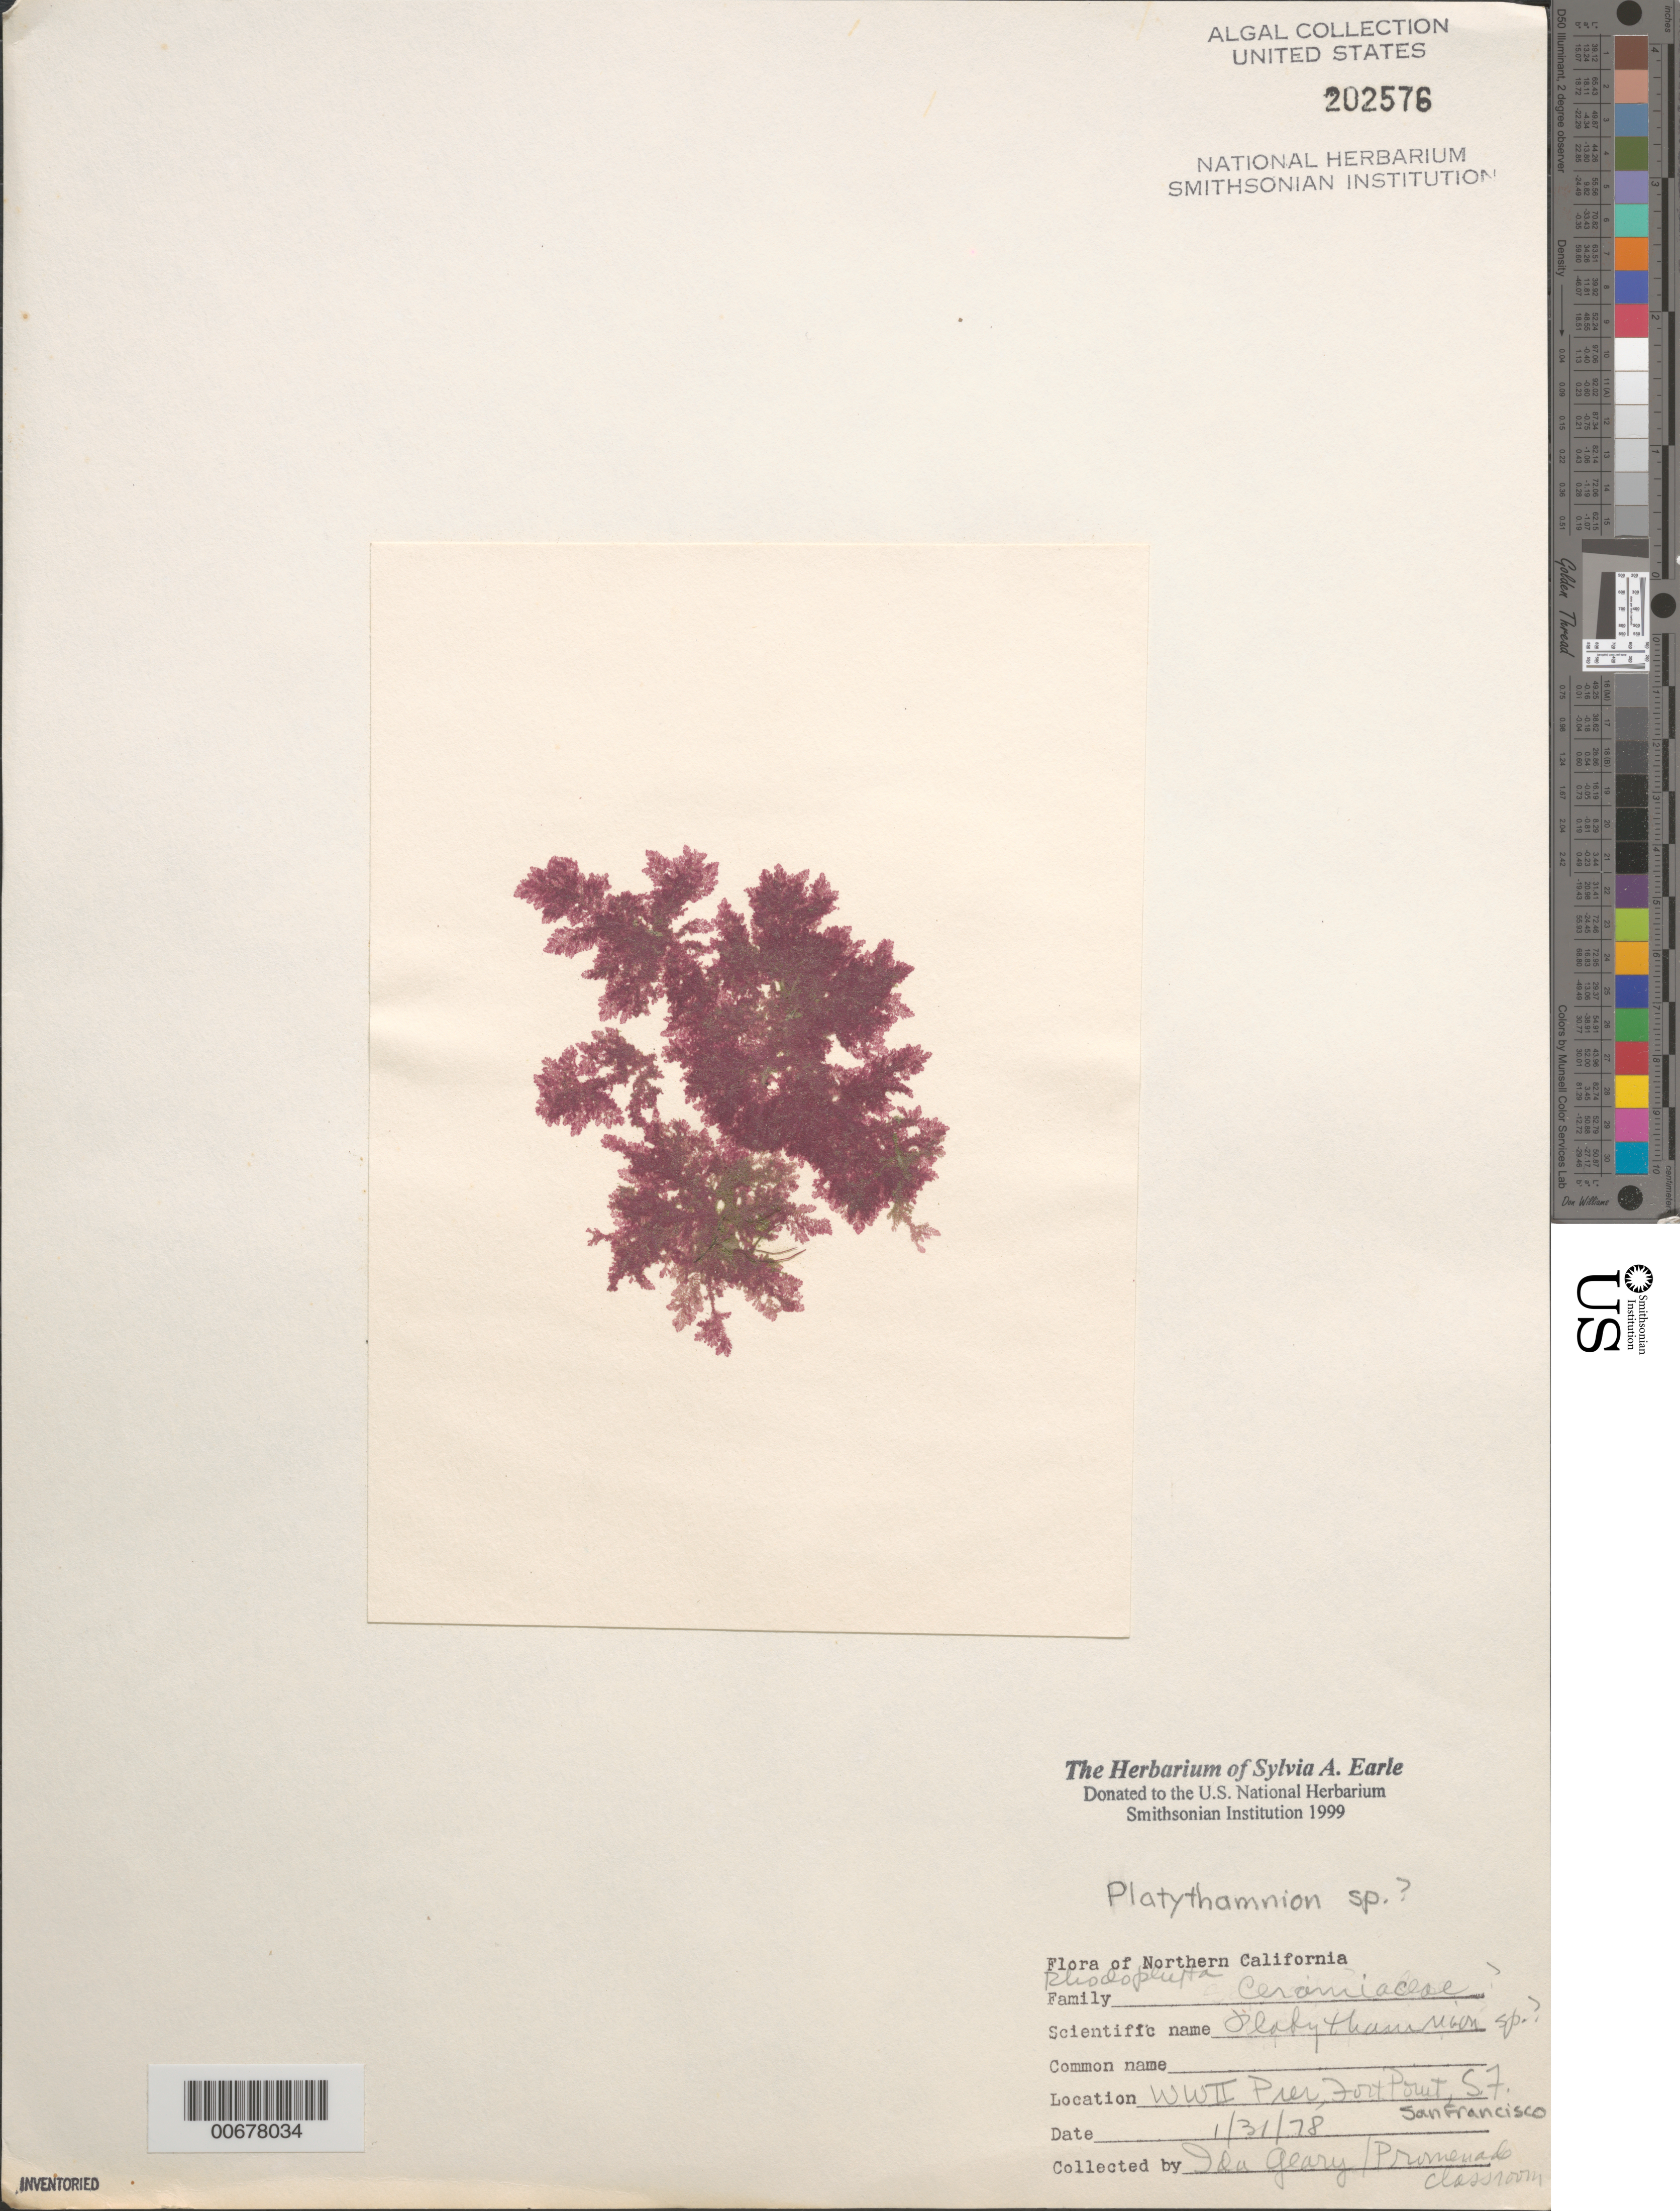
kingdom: Plantae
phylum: Rhodophyta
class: Florideophyceae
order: Ceramiales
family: Ceramiaceae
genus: Platythamnion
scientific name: Platythamnion sp.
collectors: I. Geary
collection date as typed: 31 Jan 1978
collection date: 1978-01-31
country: United States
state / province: California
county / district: San Francisco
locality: San Francisco, Fort Point, World War II Pier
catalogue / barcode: US 202576